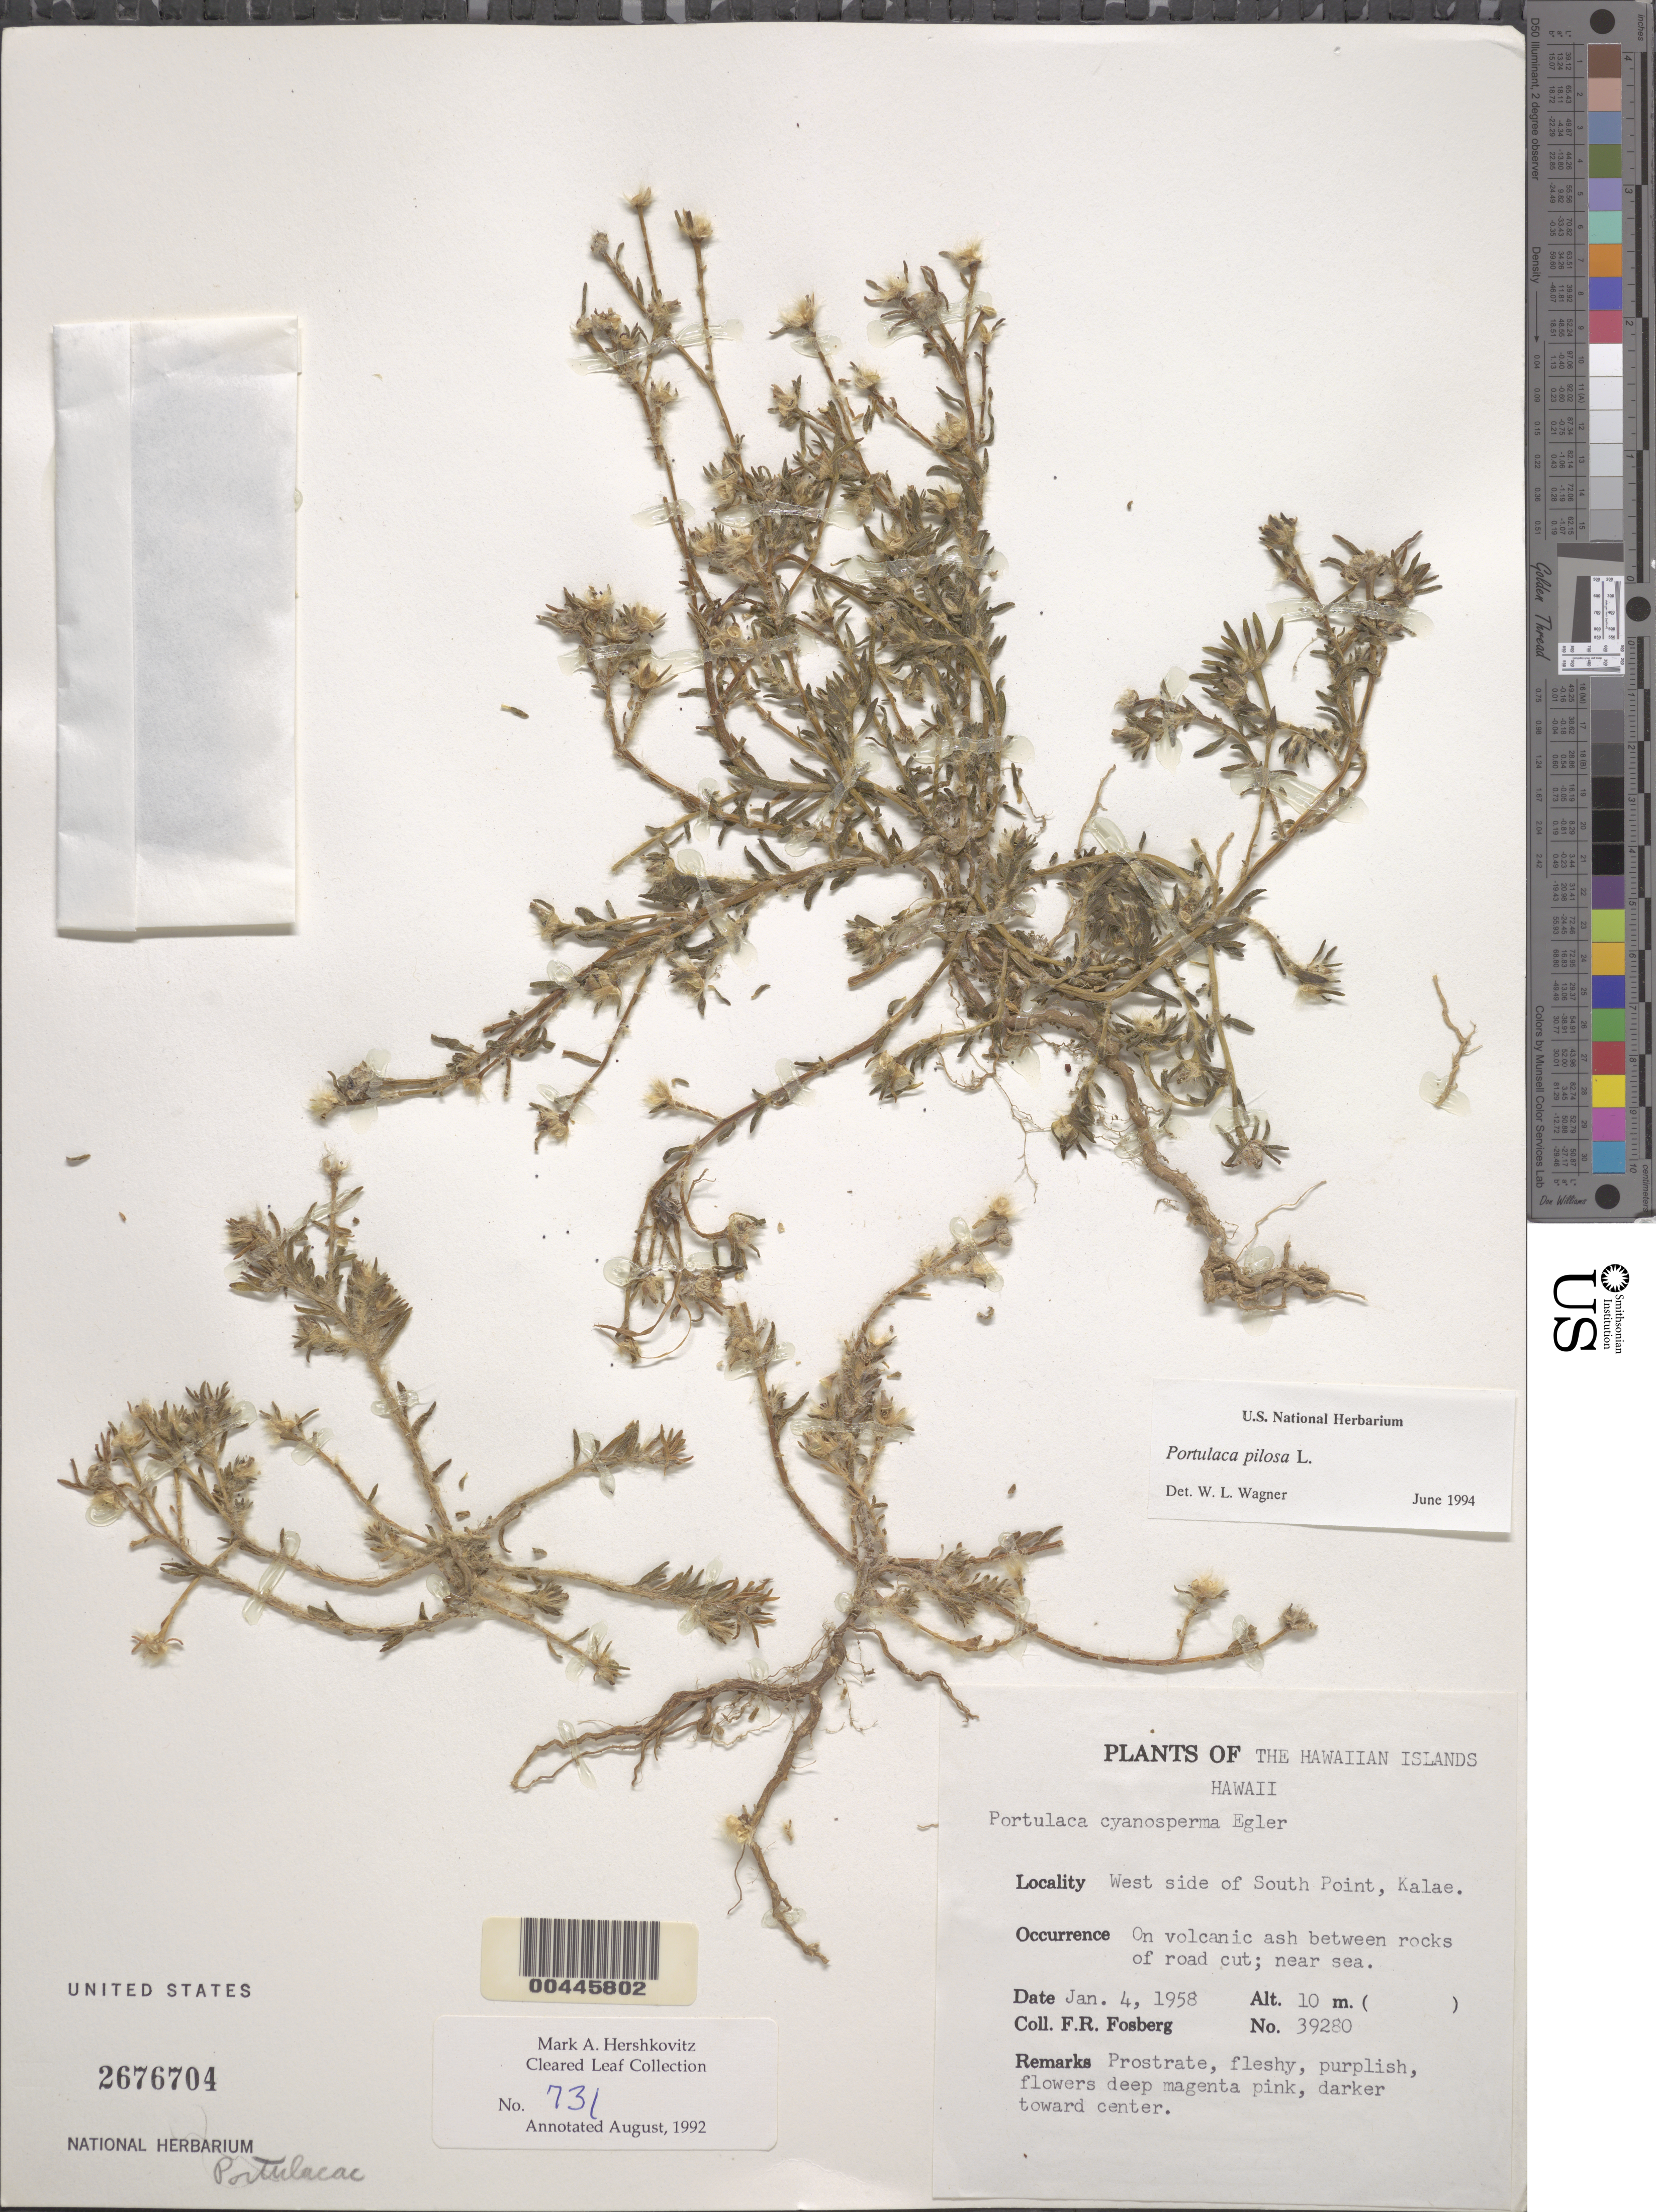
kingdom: Plantae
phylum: Tracheophyta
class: Magnoliopsida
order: Caryophyllales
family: Portulacaceae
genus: Portulaca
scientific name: Portulaca pilosa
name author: L.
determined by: Wagner, W. L., (BOT), Smithsonian Institution - National Museum of Natural History (UNITED STATES)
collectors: F. R. Fosberg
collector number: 39280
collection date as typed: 4 Jan 1958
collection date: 1958-01-04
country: United States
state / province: Hawaii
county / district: Hawaii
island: Hawaii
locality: W side of South Point, Kalae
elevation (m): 10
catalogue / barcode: US 2676704